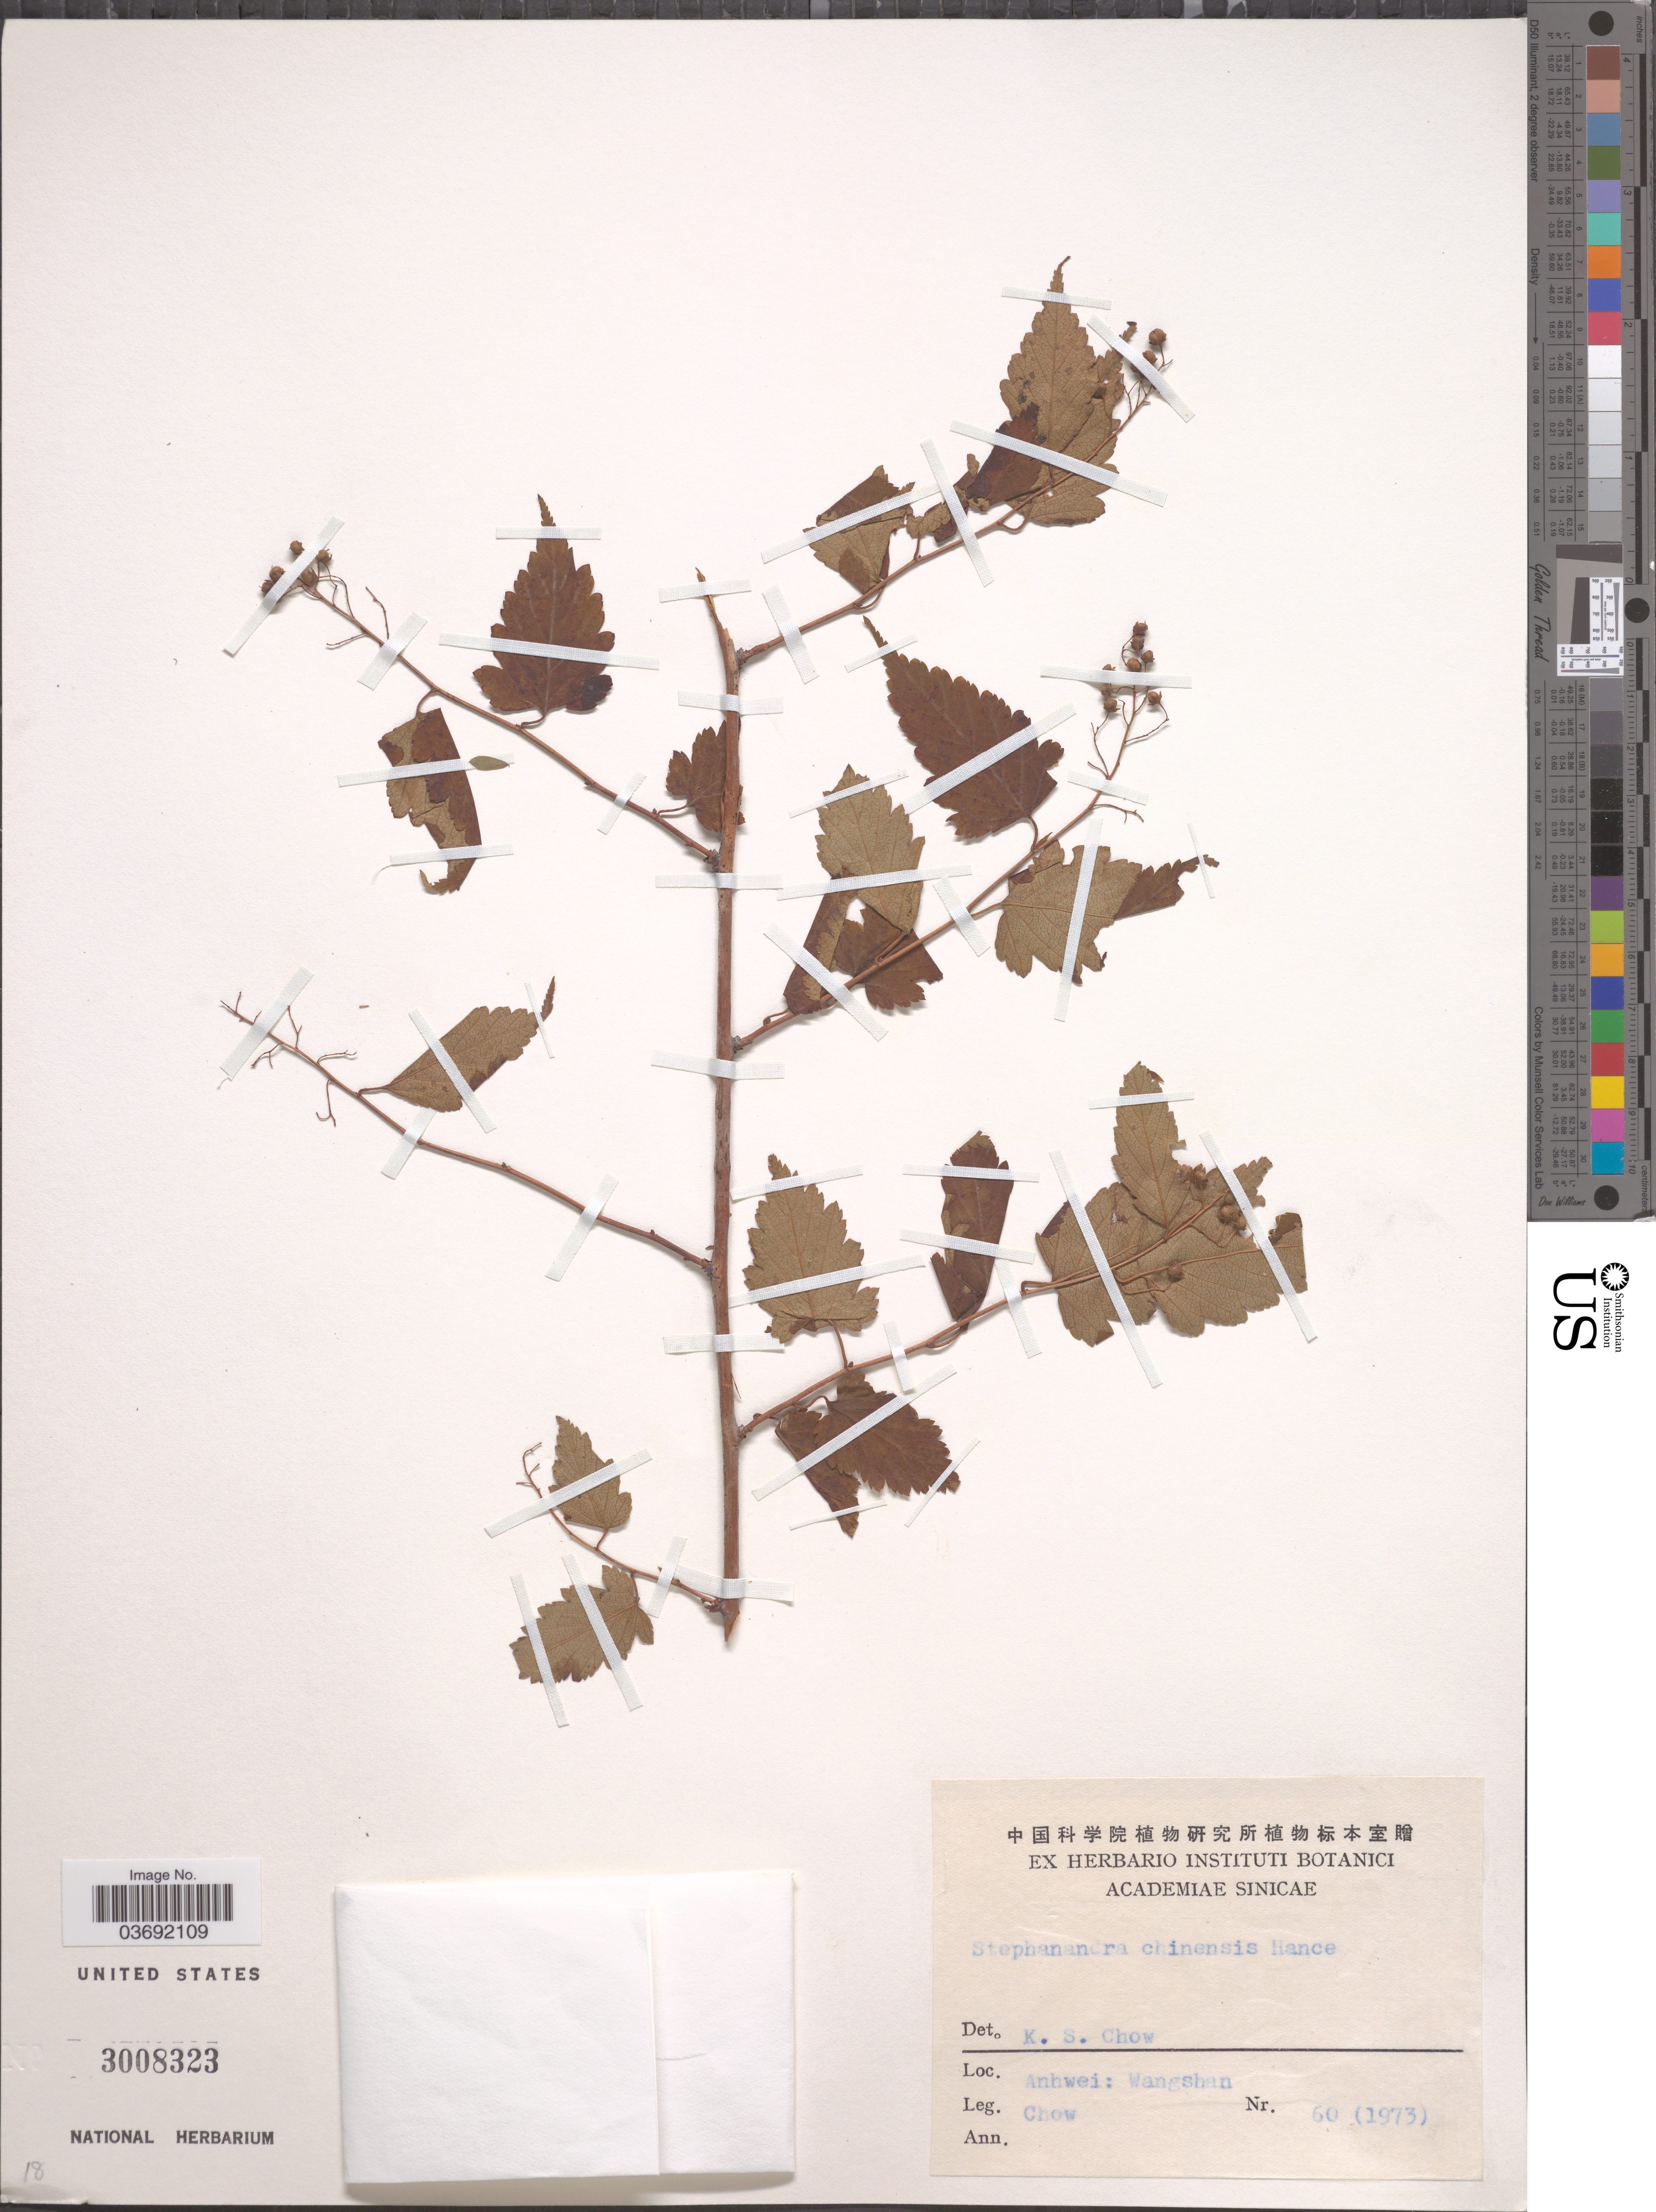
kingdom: Plantae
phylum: Tracheophyta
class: Magnoliopsida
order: Rosales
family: Rosaceae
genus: Neillia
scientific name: Neillia hanceana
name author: (Kuntze) S.H. Oh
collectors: Chow, --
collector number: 60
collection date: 1973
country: China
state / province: Anhui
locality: Anhwei: Wangshan.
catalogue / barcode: US 3008323